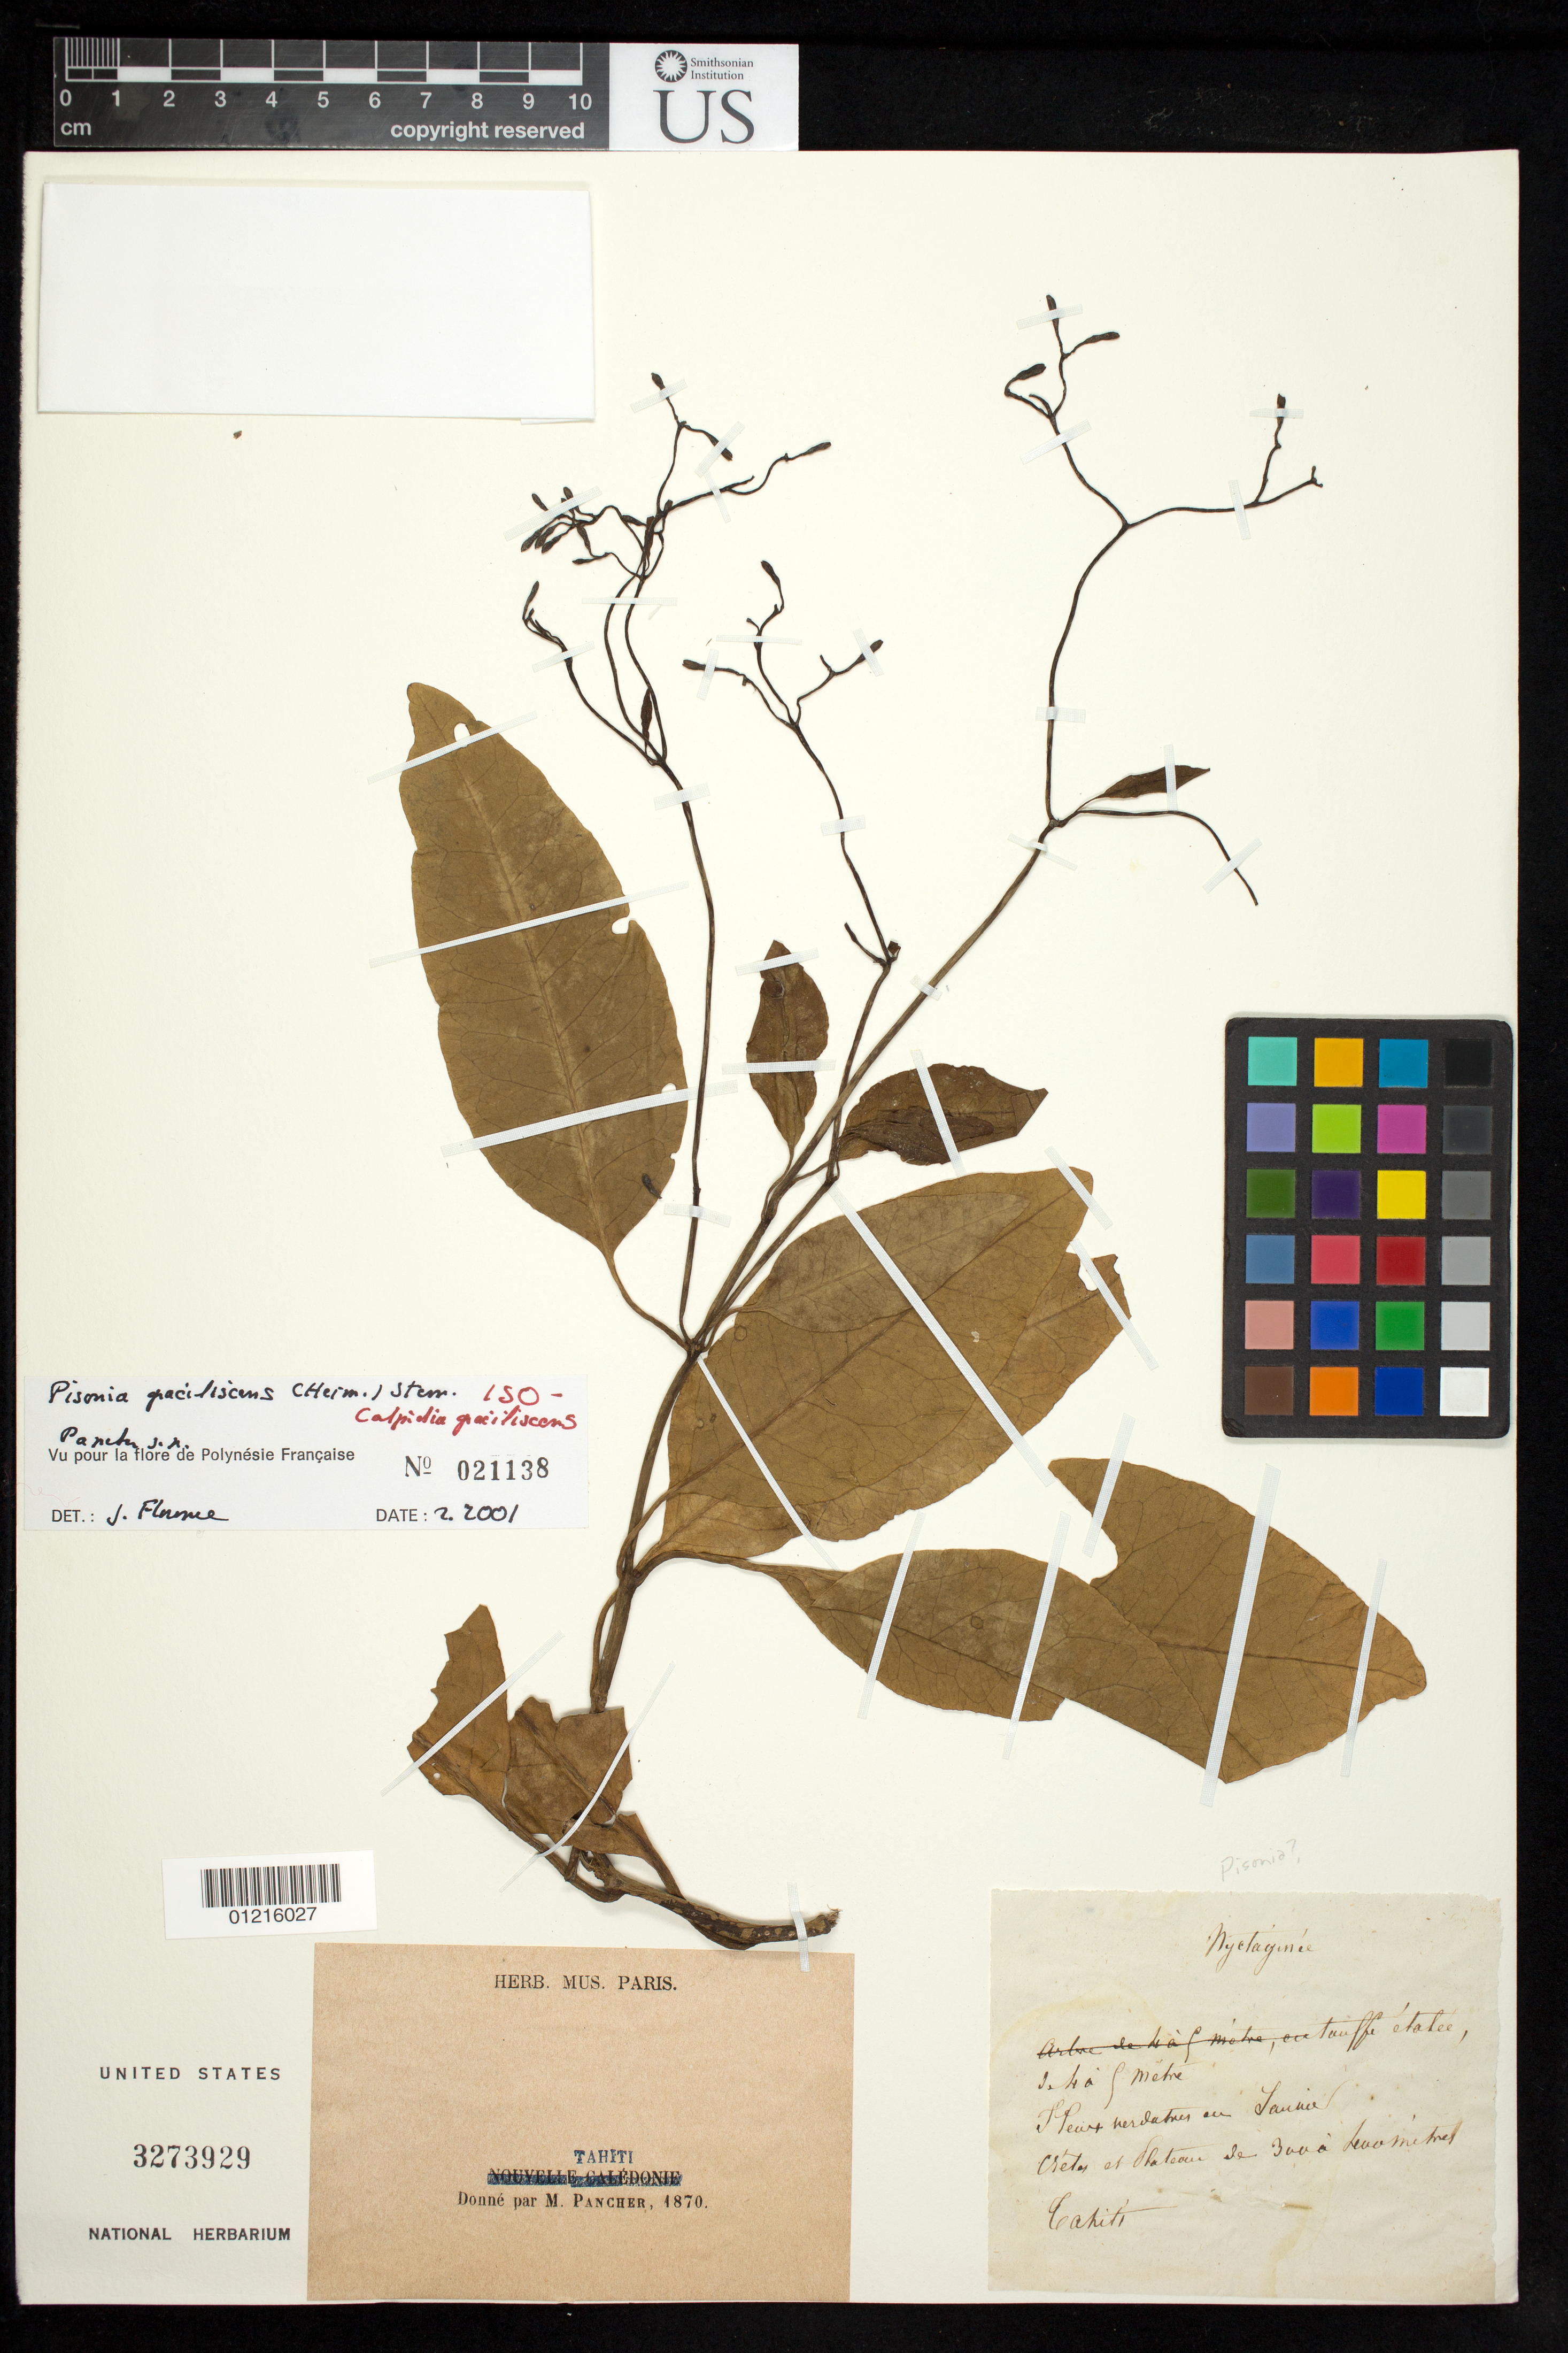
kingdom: Plantae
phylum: Tracheophyta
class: Magnoliopsida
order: Caryophyllales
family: Nyctaginaceae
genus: Ceodes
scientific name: Ceodes gracilescens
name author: (Heimerl) Rossetto & Caraballo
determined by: Wagner, W. L., (BOT), Smithsonian Institution - National Museum of Natural History (UNITED STATES)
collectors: J. A. Pancher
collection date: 1870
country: French Polynesia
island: Tahiti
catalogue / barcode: US 3273929